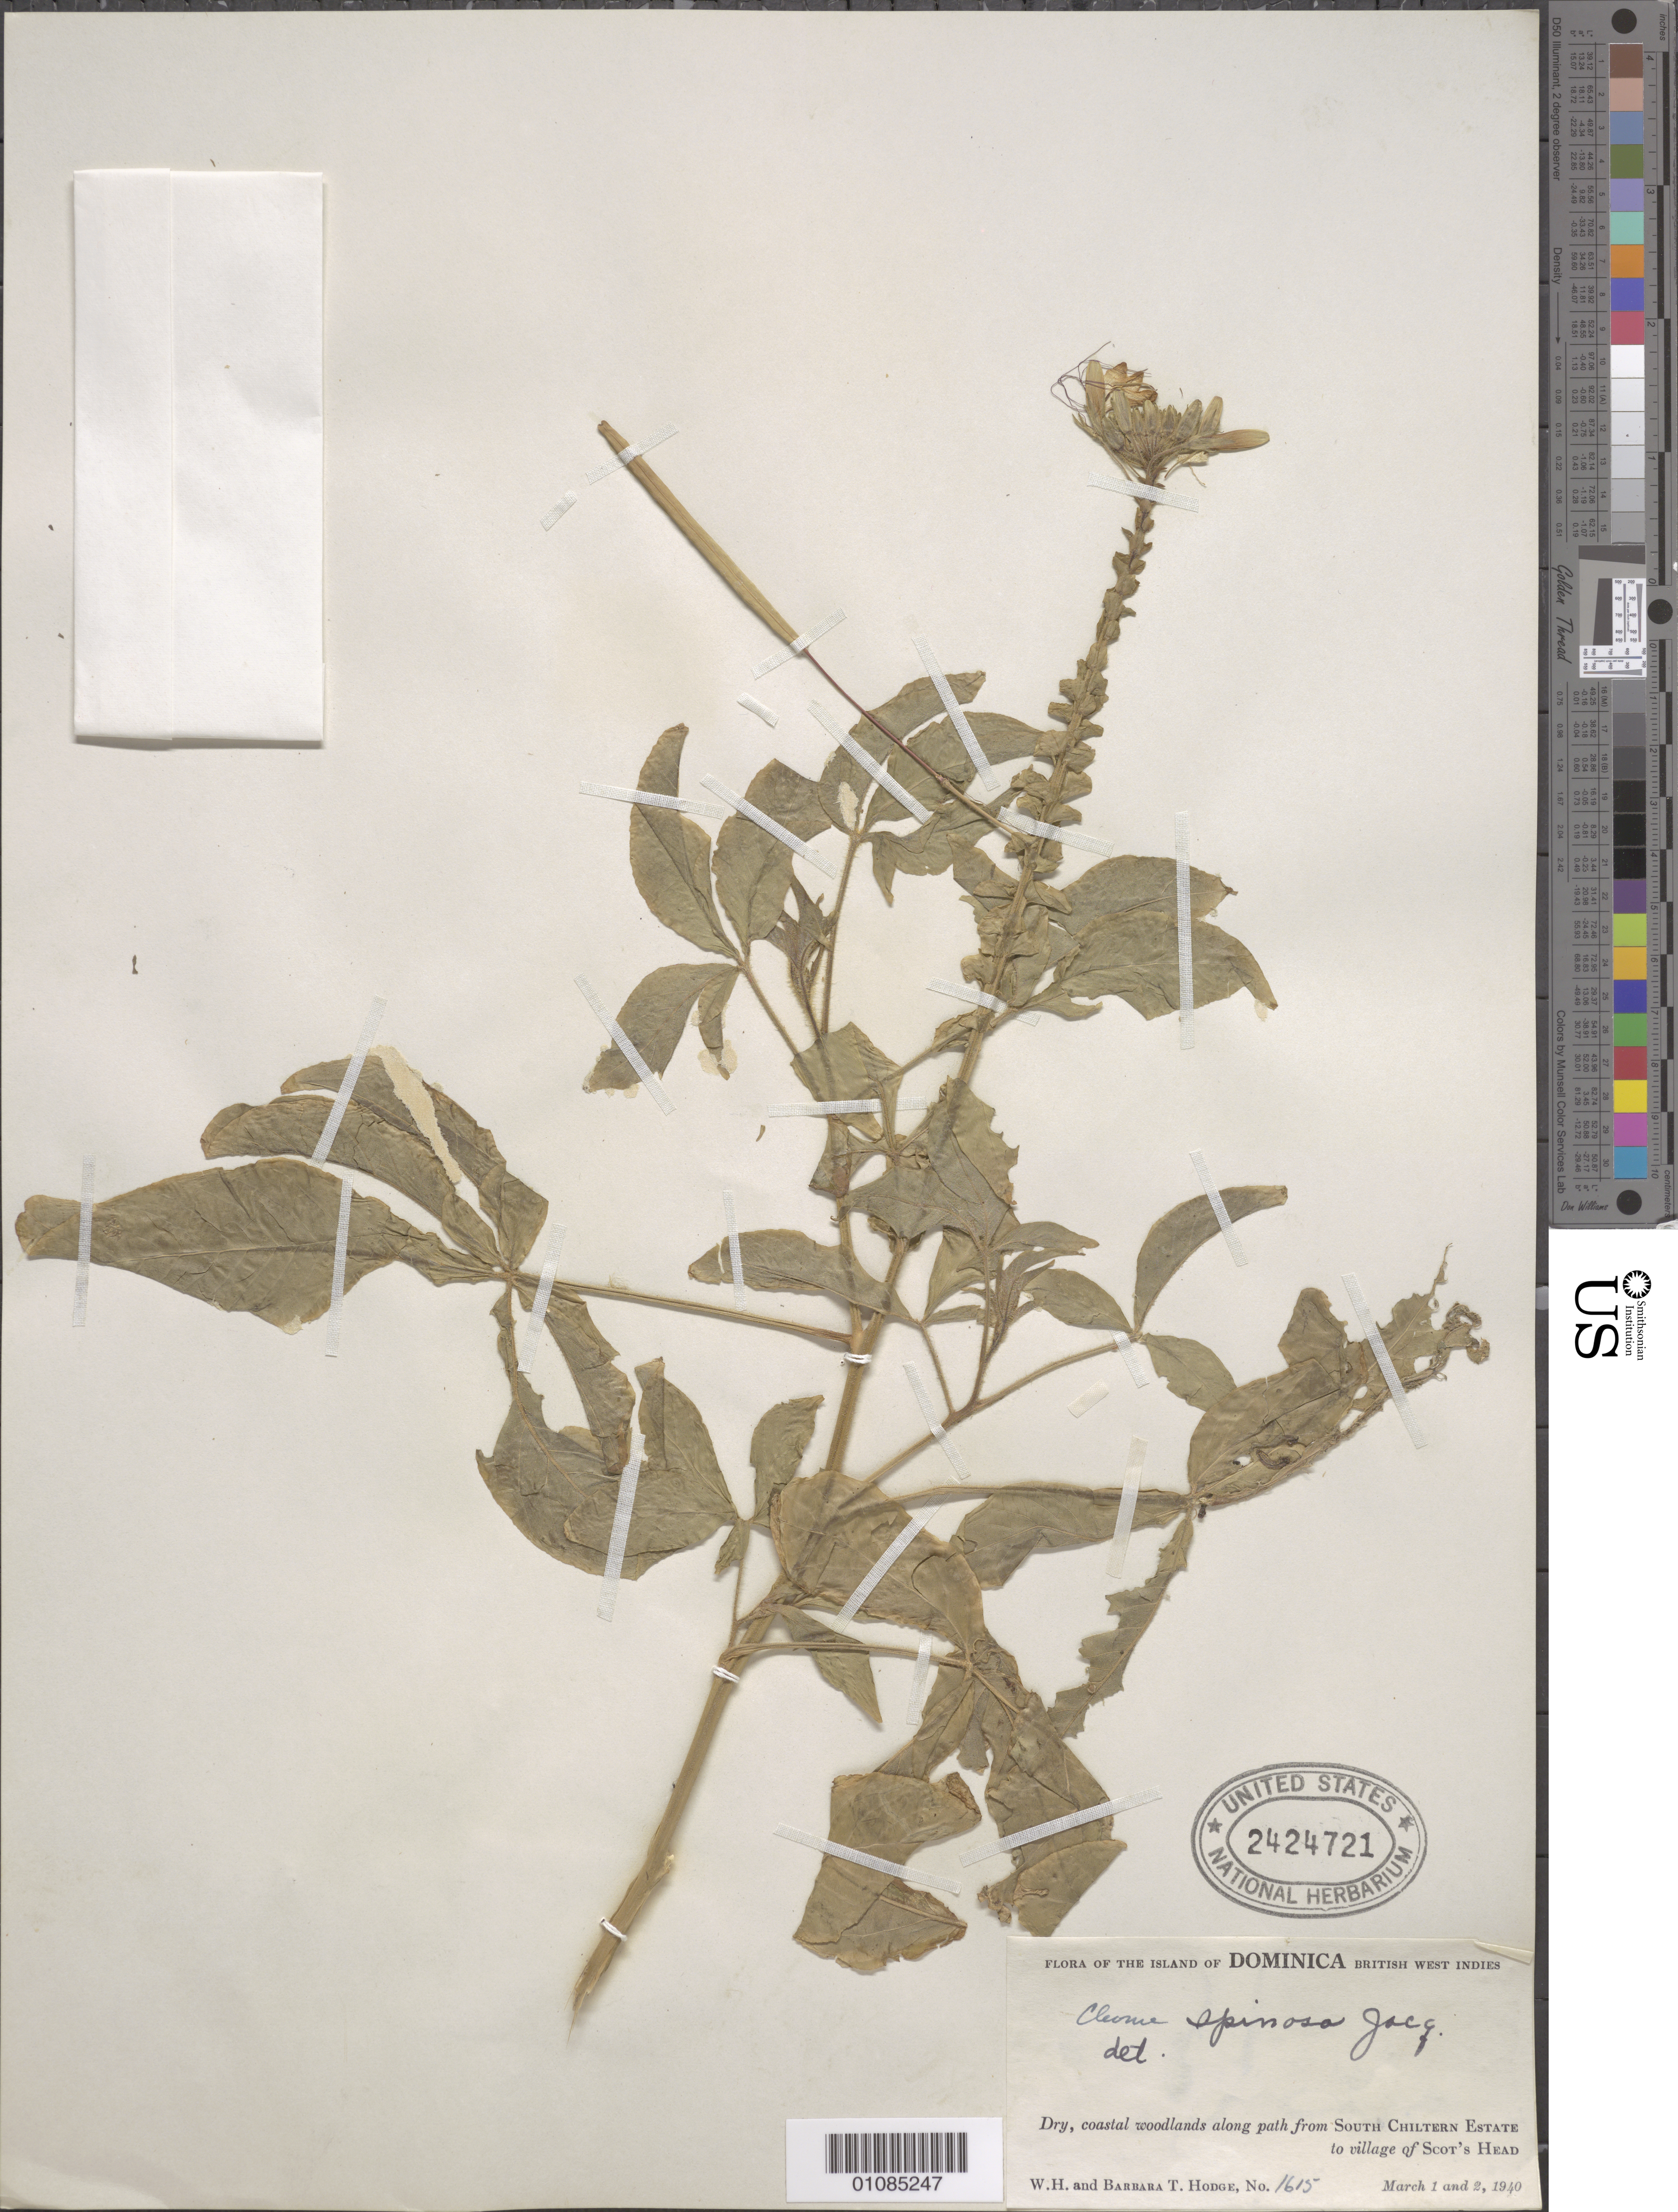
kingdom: Plantae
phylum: Tracheophyta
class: Magnoliopsida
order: Brassicales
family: Cleomaceae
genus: Tarenaya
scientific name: Tarenaya spinosa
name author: (Jacq.) Raf.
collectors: W. Hodge & B. Hodge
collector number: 1615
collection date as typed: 01 Mar 1940 and 02 Mar 1940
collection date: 1940-03-01,1940-03-02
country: Dominica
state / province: St. Mark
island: Dominica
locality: Along path from South Chiltern Estate to village of Scott's Head.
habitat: Dry, coastal woodlands.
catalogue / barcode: US 2424721